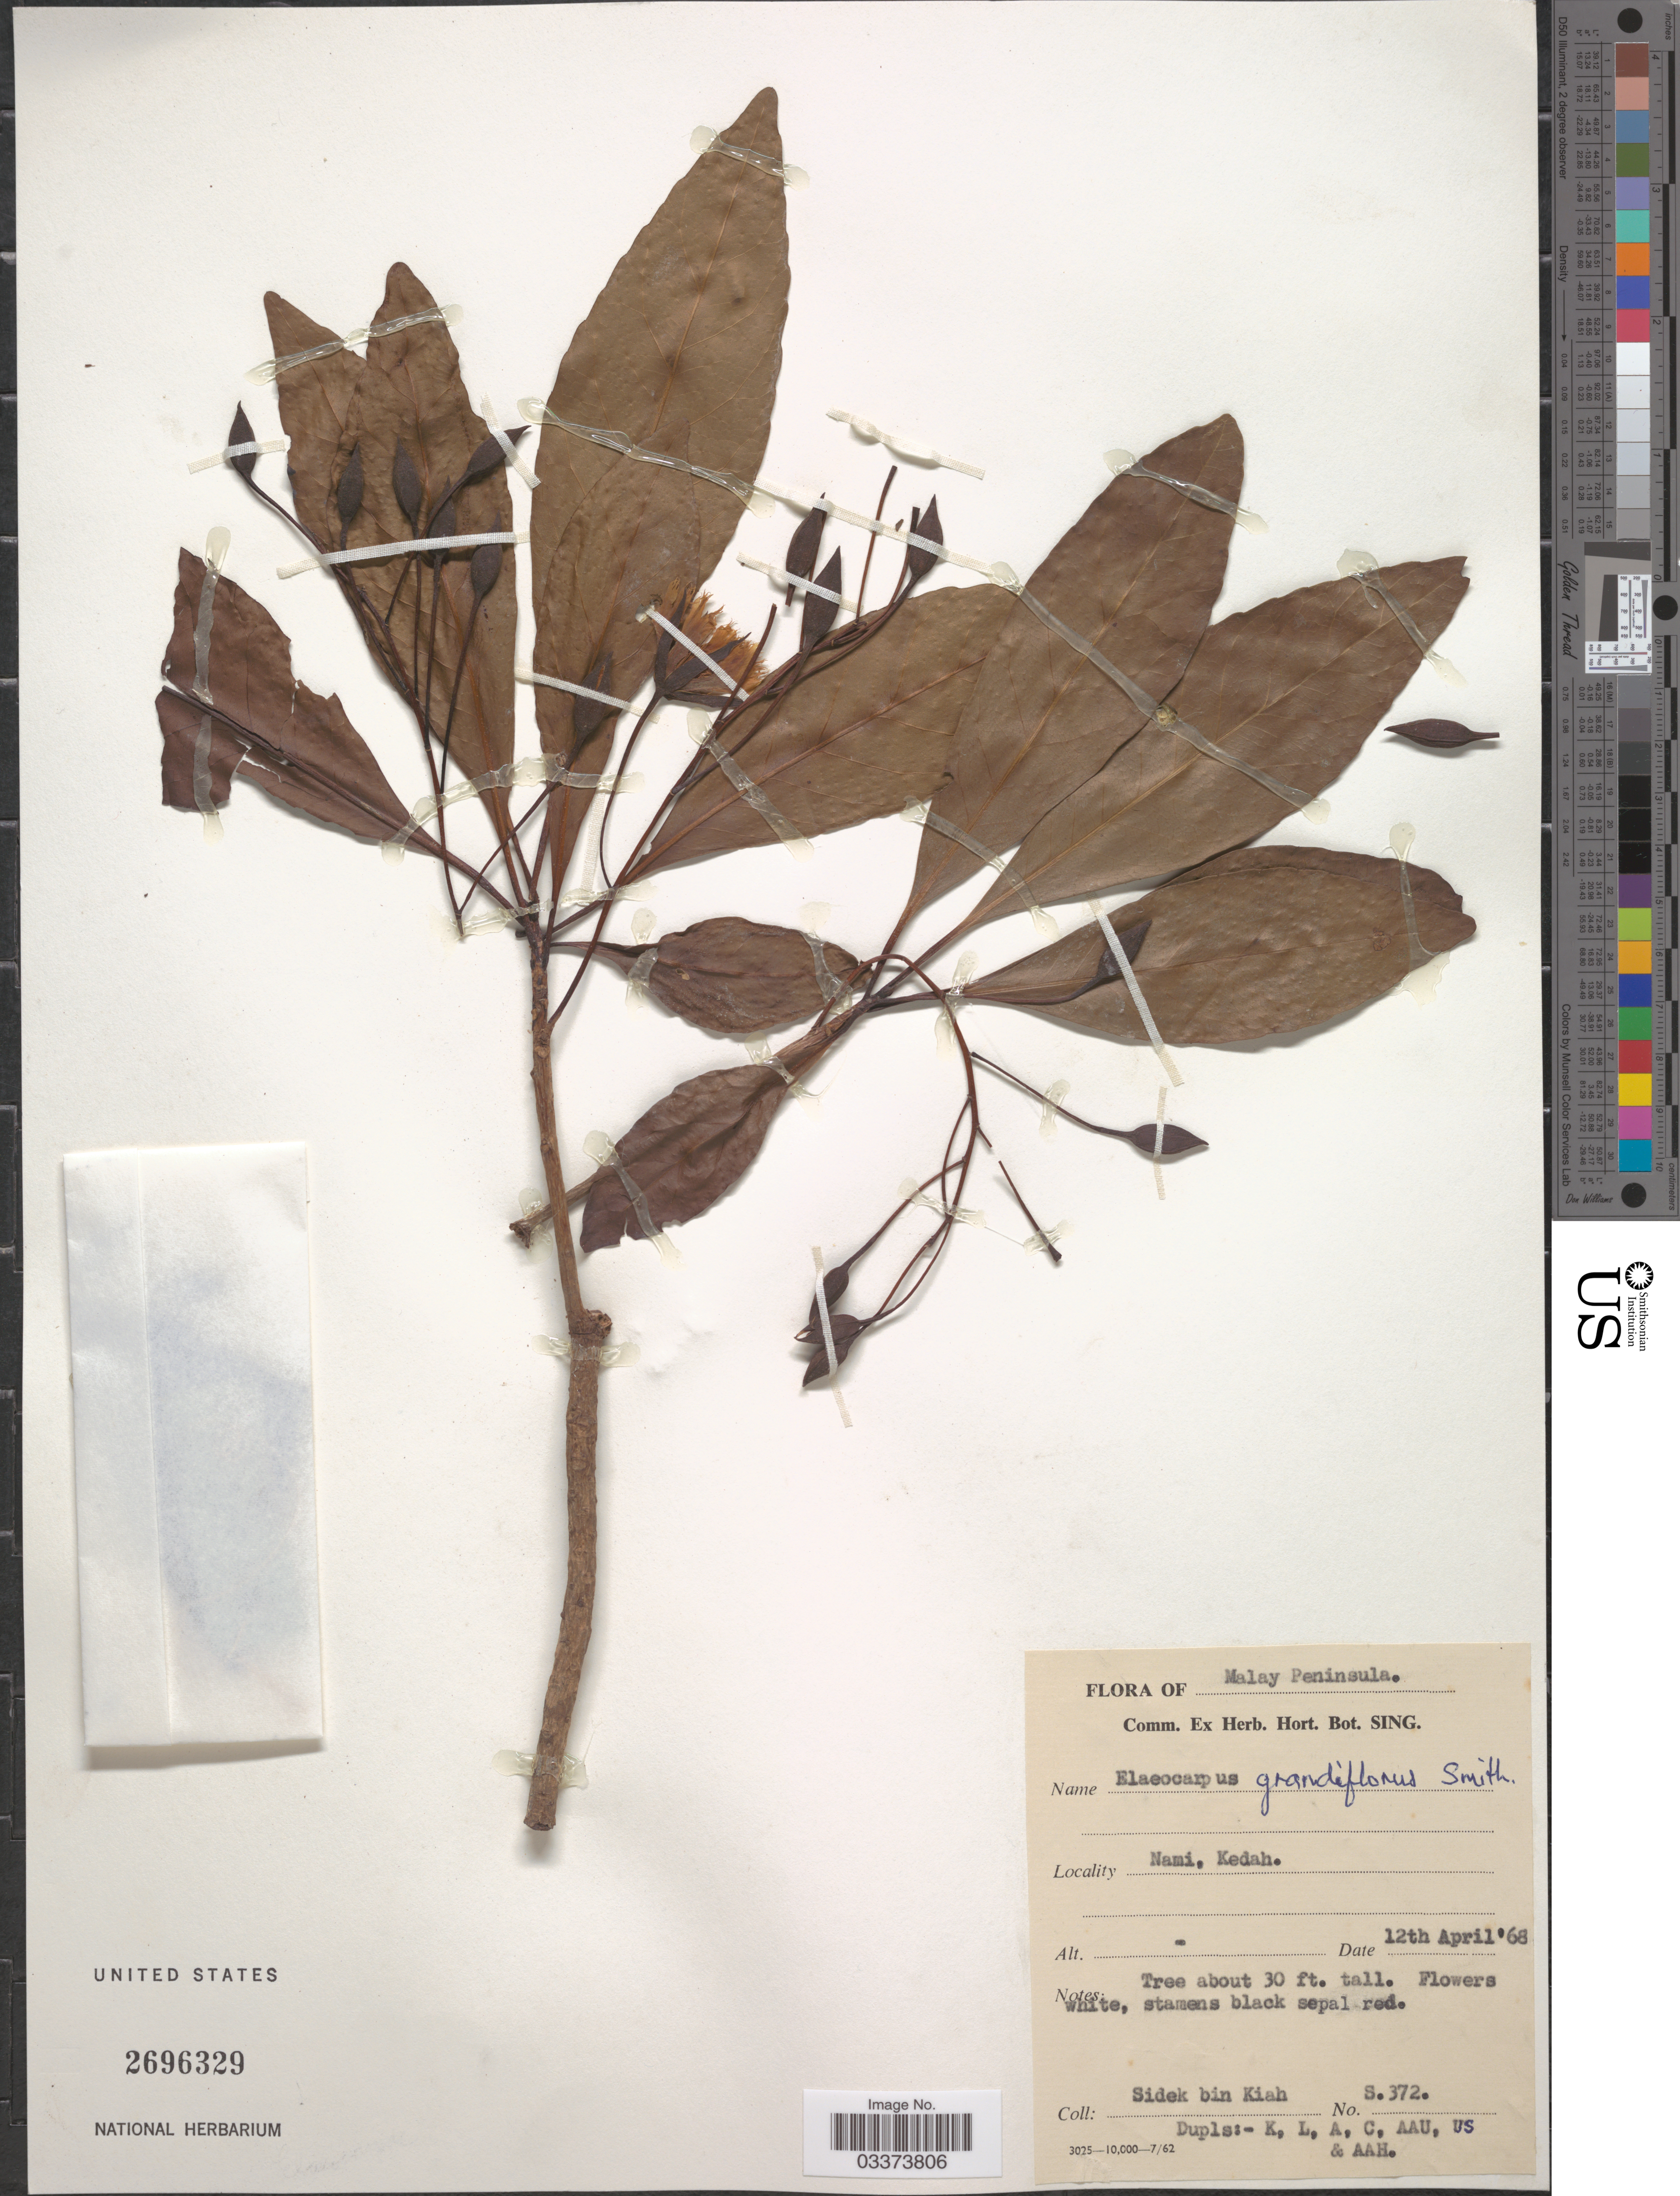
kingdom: Plantae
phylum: Tracheophyta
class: Magnoliopsida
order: Oxalidales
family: Elaeocarpaceae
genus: Elaeocarpus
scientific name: Elaeocarpus floribundus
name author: Blume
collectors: Sidek Bin Kiah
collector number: S372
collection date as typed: Transcribed d/m/y: 12/4/68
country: Malaysia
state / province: Kedah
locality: Malay Peninsula, Nami, Kedah.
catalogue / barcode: US 2696329